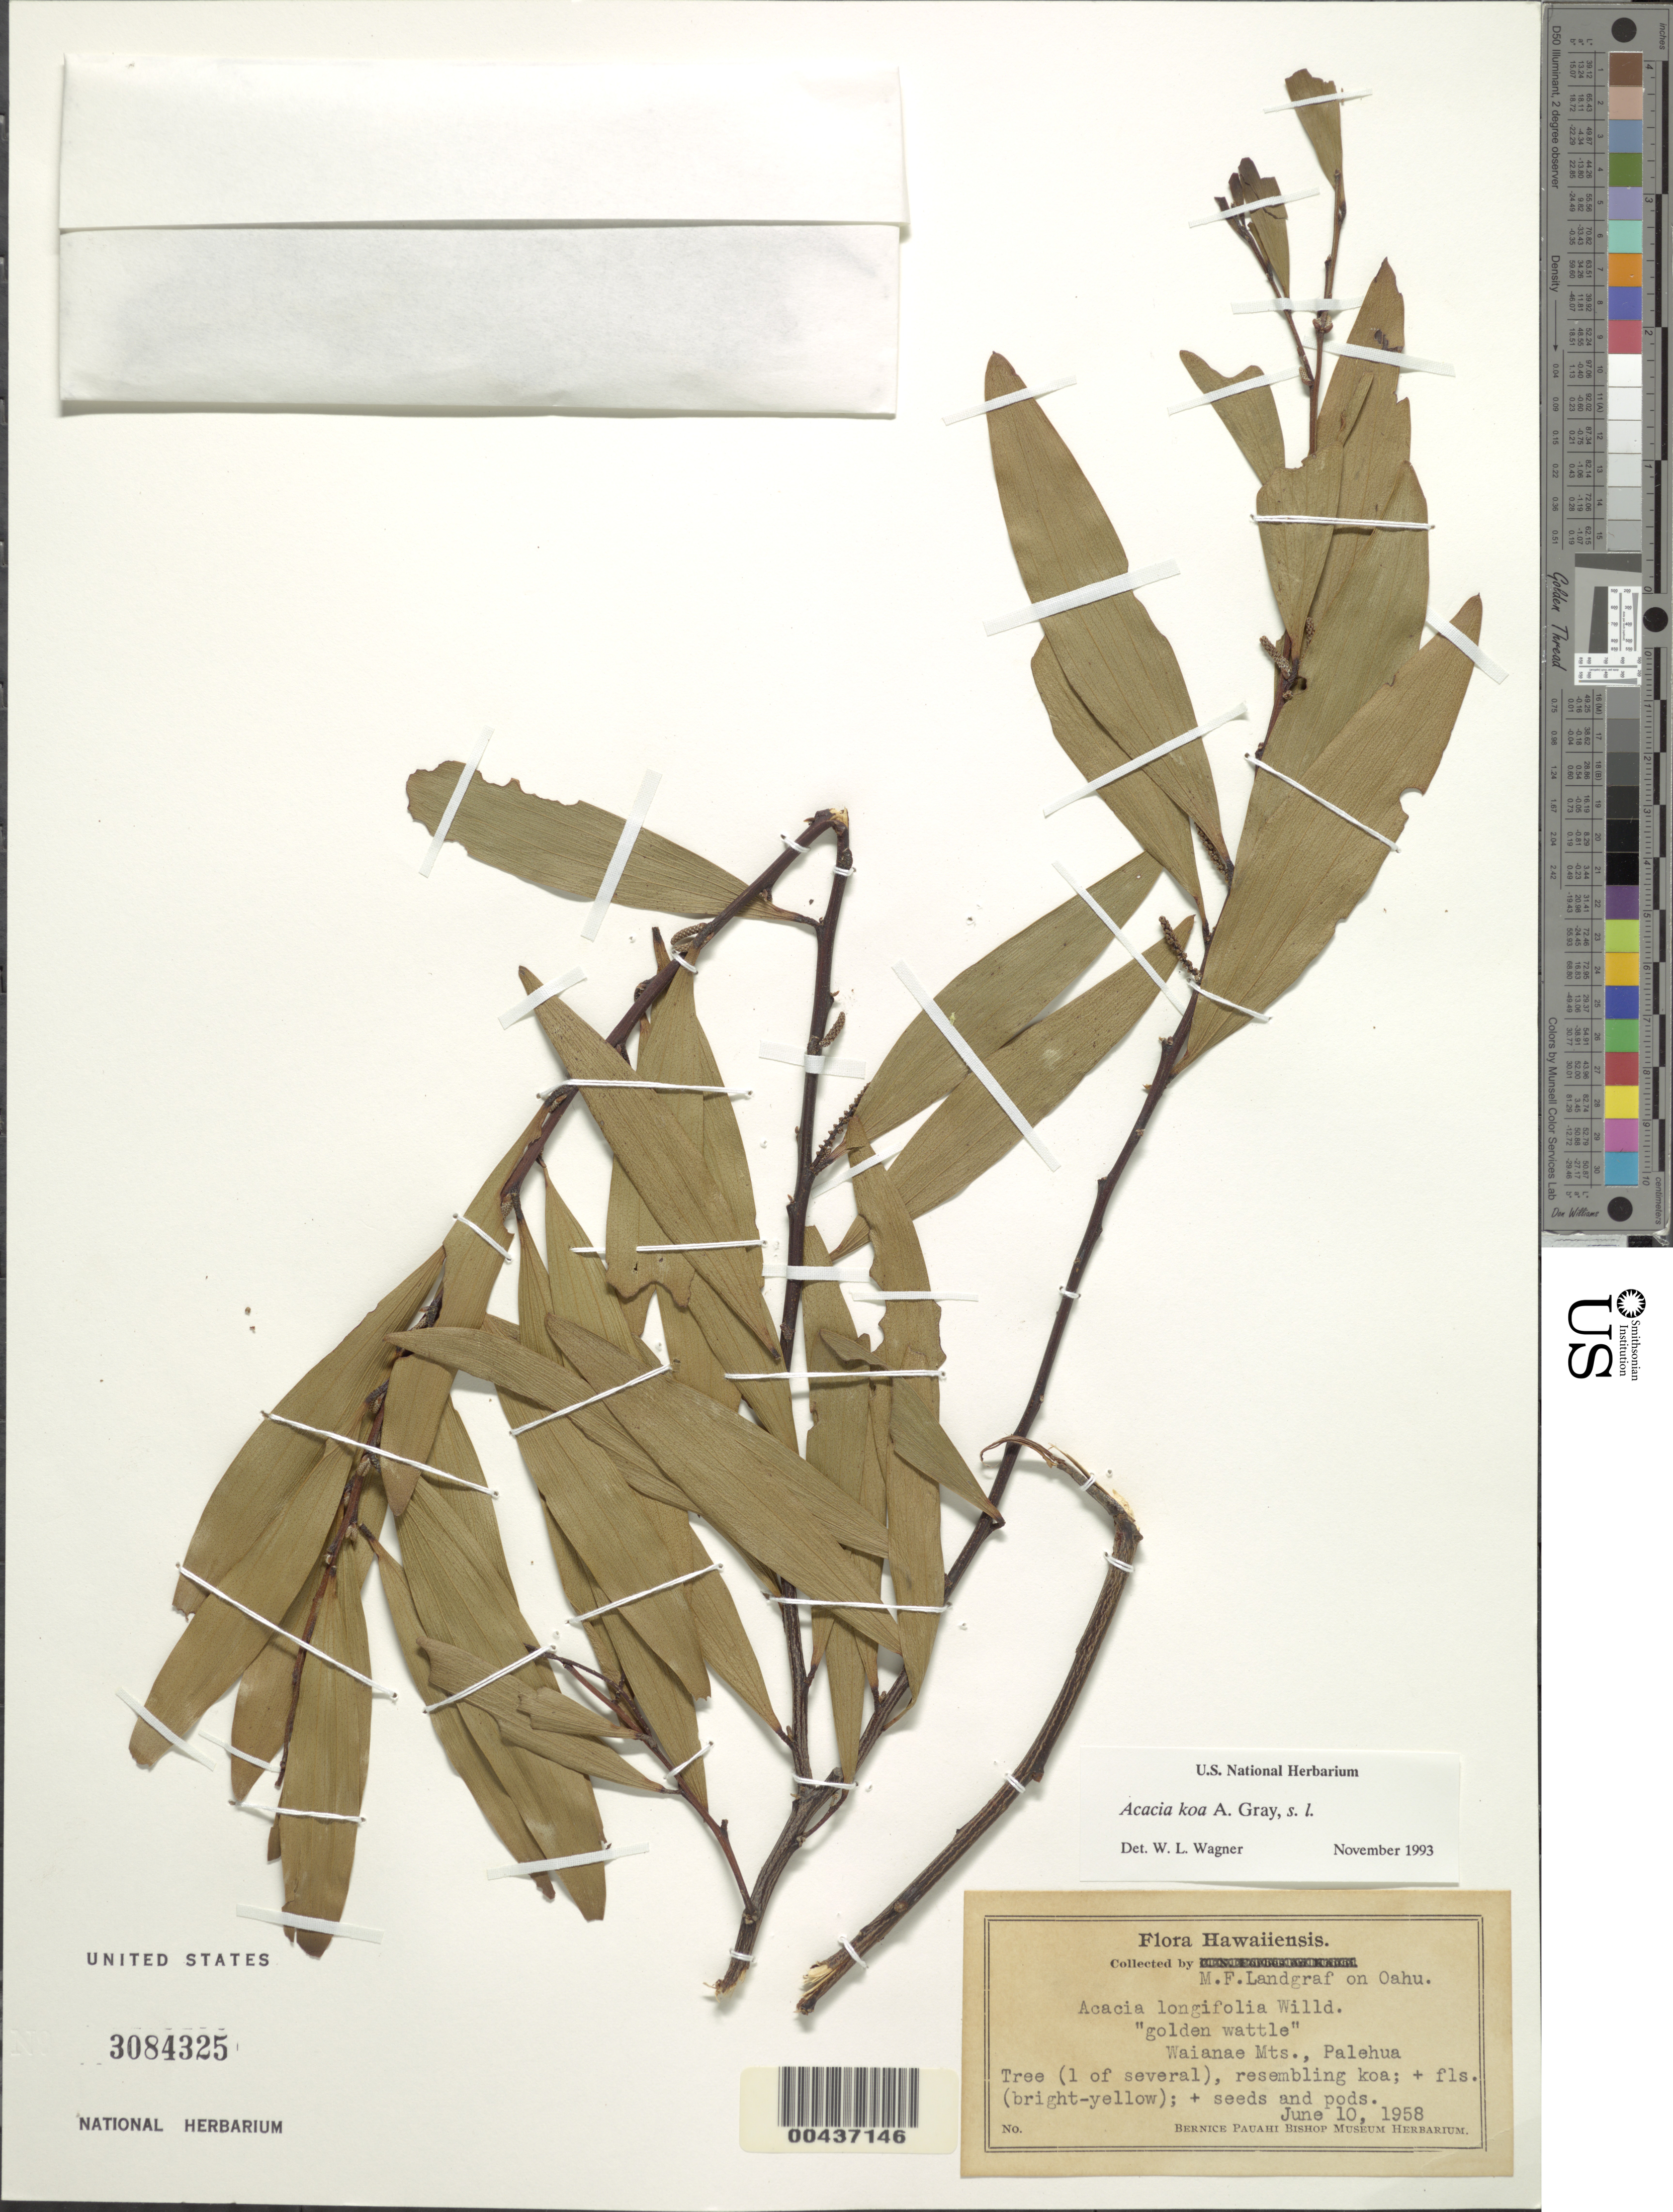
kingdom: Plantae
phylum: Tracheophyta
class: Magnoliopsida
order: Fabales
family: Fabaceae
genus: Acacia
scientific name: Acacia koa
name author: A. Gray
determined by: Wagner, W. L., (BOT), Smithsonian Institution - National Museum of Natural History (UNITED STATES)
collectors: M. Landgraf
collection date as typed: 10 Jun 1958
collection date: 1958-06-10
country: United States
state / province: Hawaii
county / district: Honolulu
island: Oahu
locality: Waianae Mts., Palehua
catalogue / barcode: US 3084325